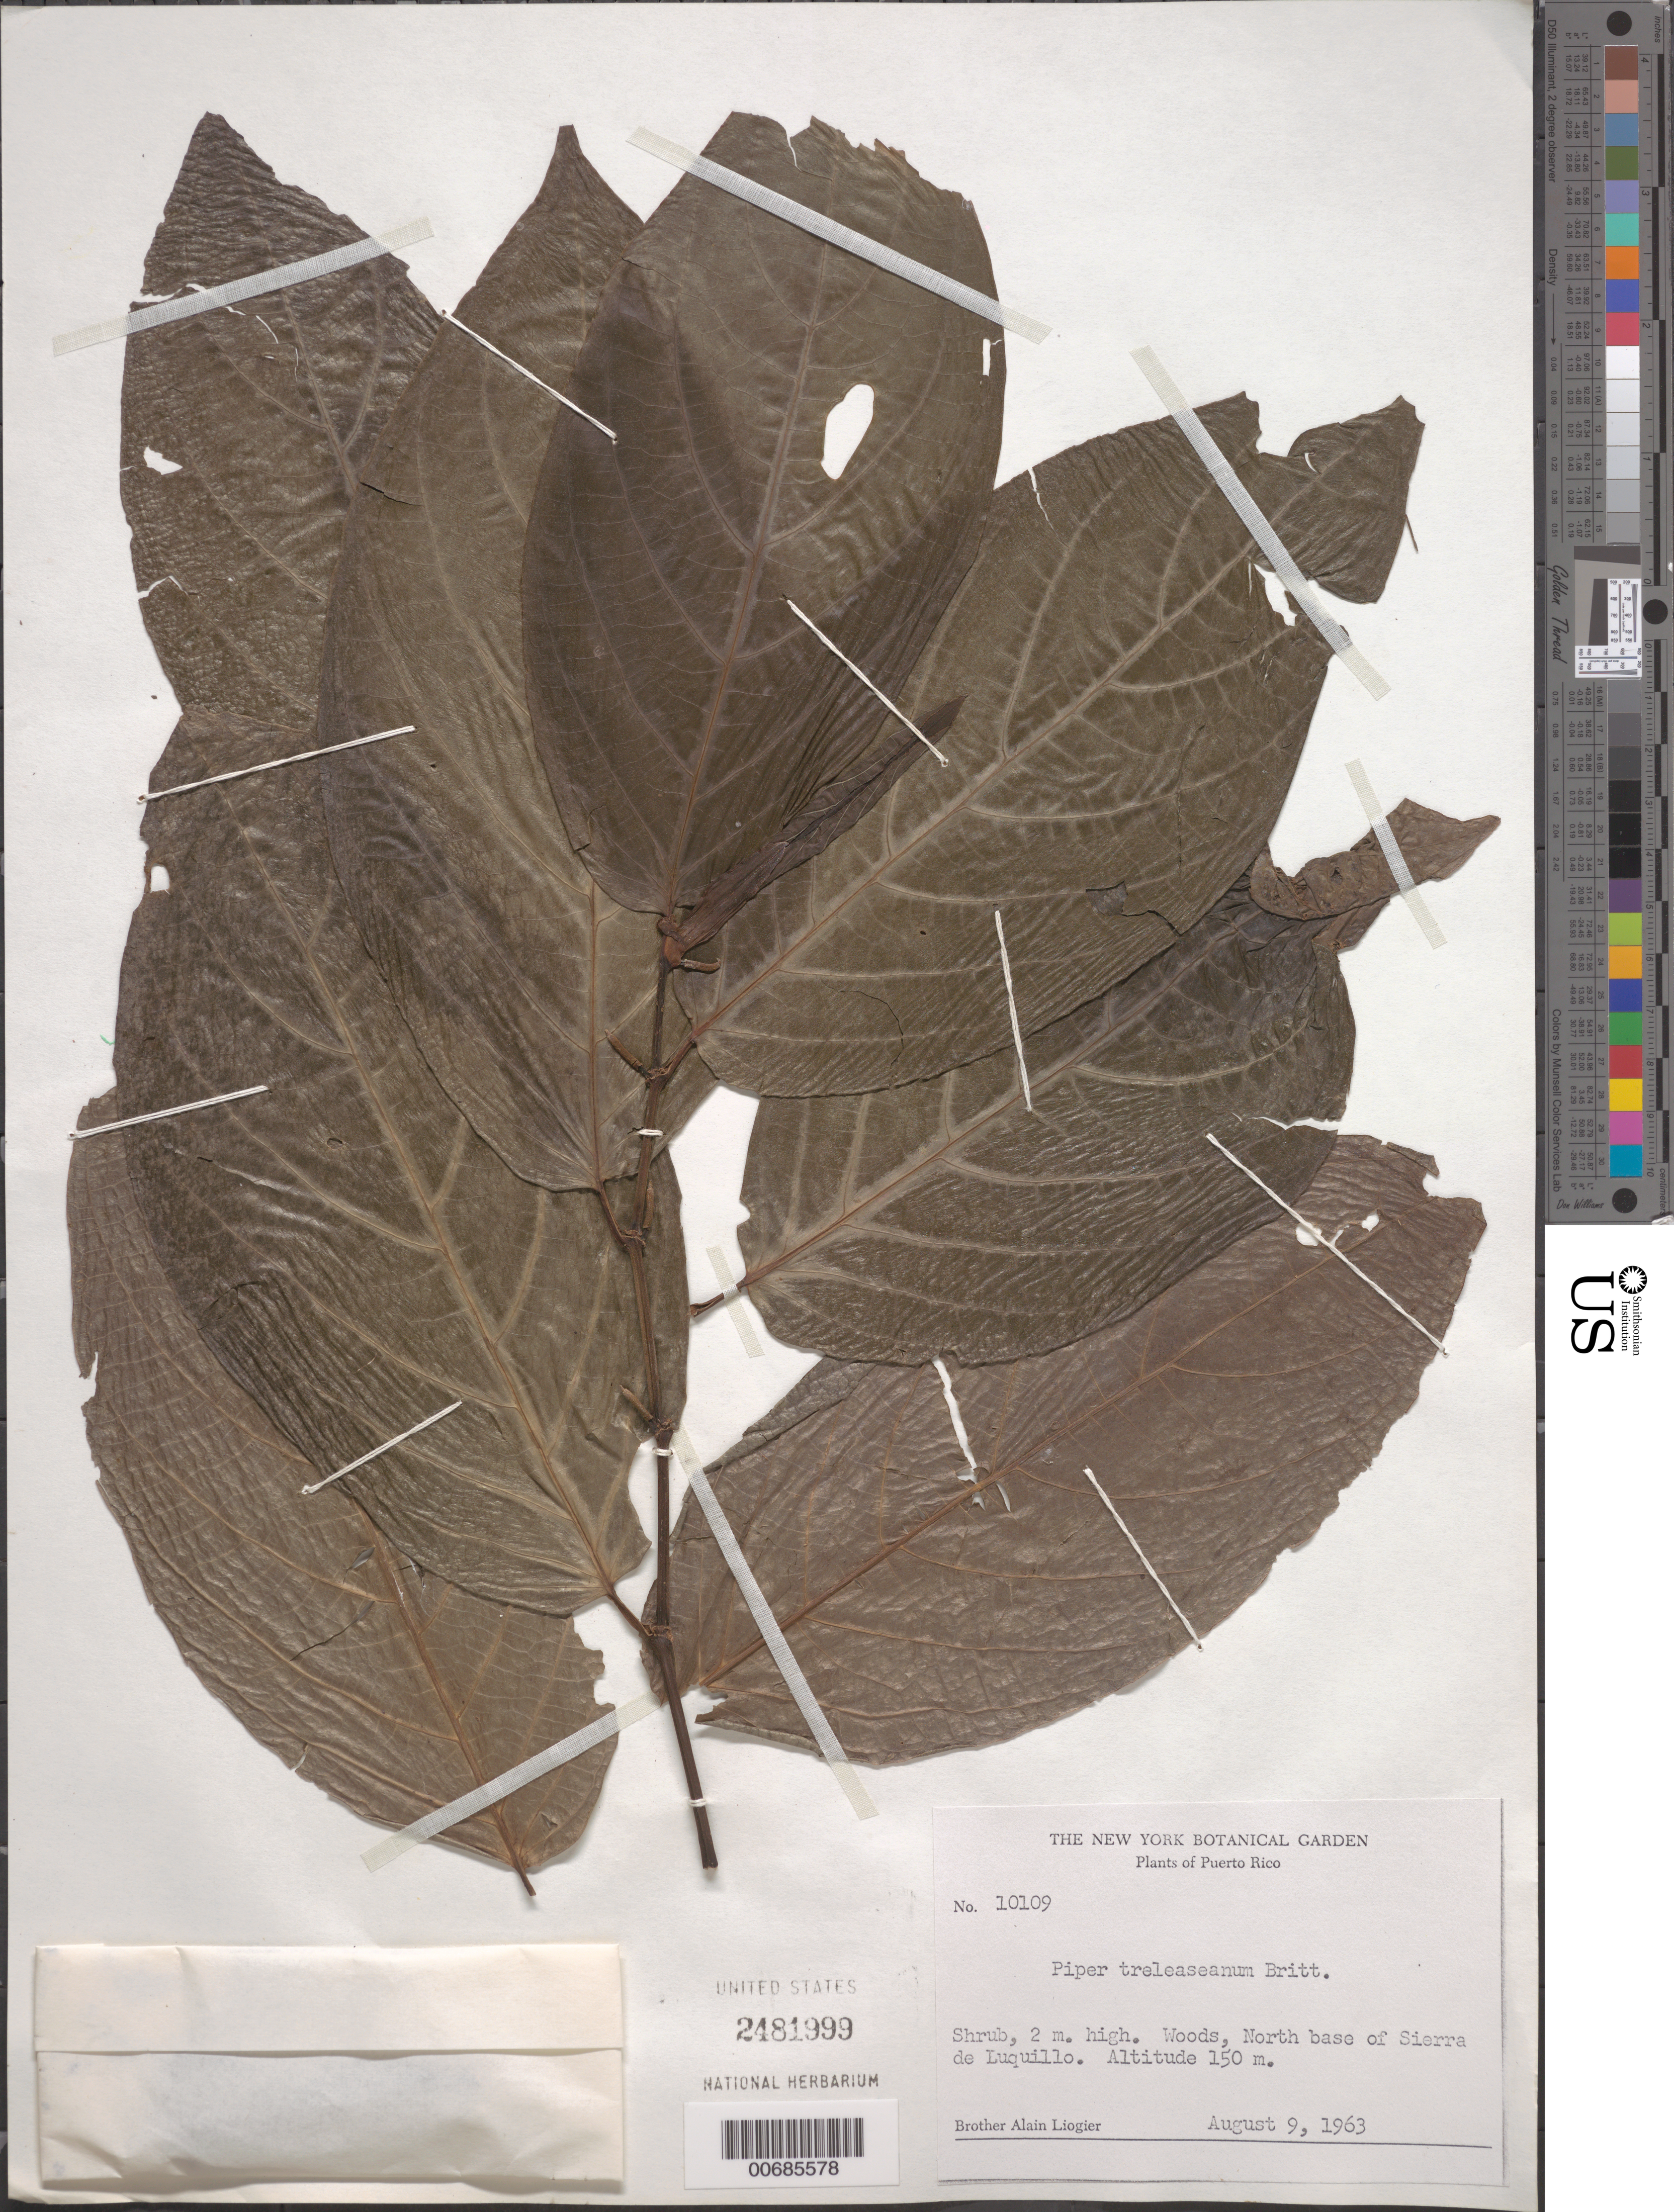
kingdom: Plantae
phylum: Tracheophyta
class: Magnoliopsida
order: Piperales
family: Piperaceae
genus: Piper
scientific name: Piper treleaseanum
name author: Britton & P. Wilson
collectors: A. H. Liogier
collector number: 10109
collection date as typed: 09 Aug 1963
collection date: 1963-08-09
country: Puerto Rico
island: Greater Antilles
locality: Woods, North base of Sierra de Luquillo.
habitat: woods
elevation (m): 150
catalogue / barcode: US 2481999